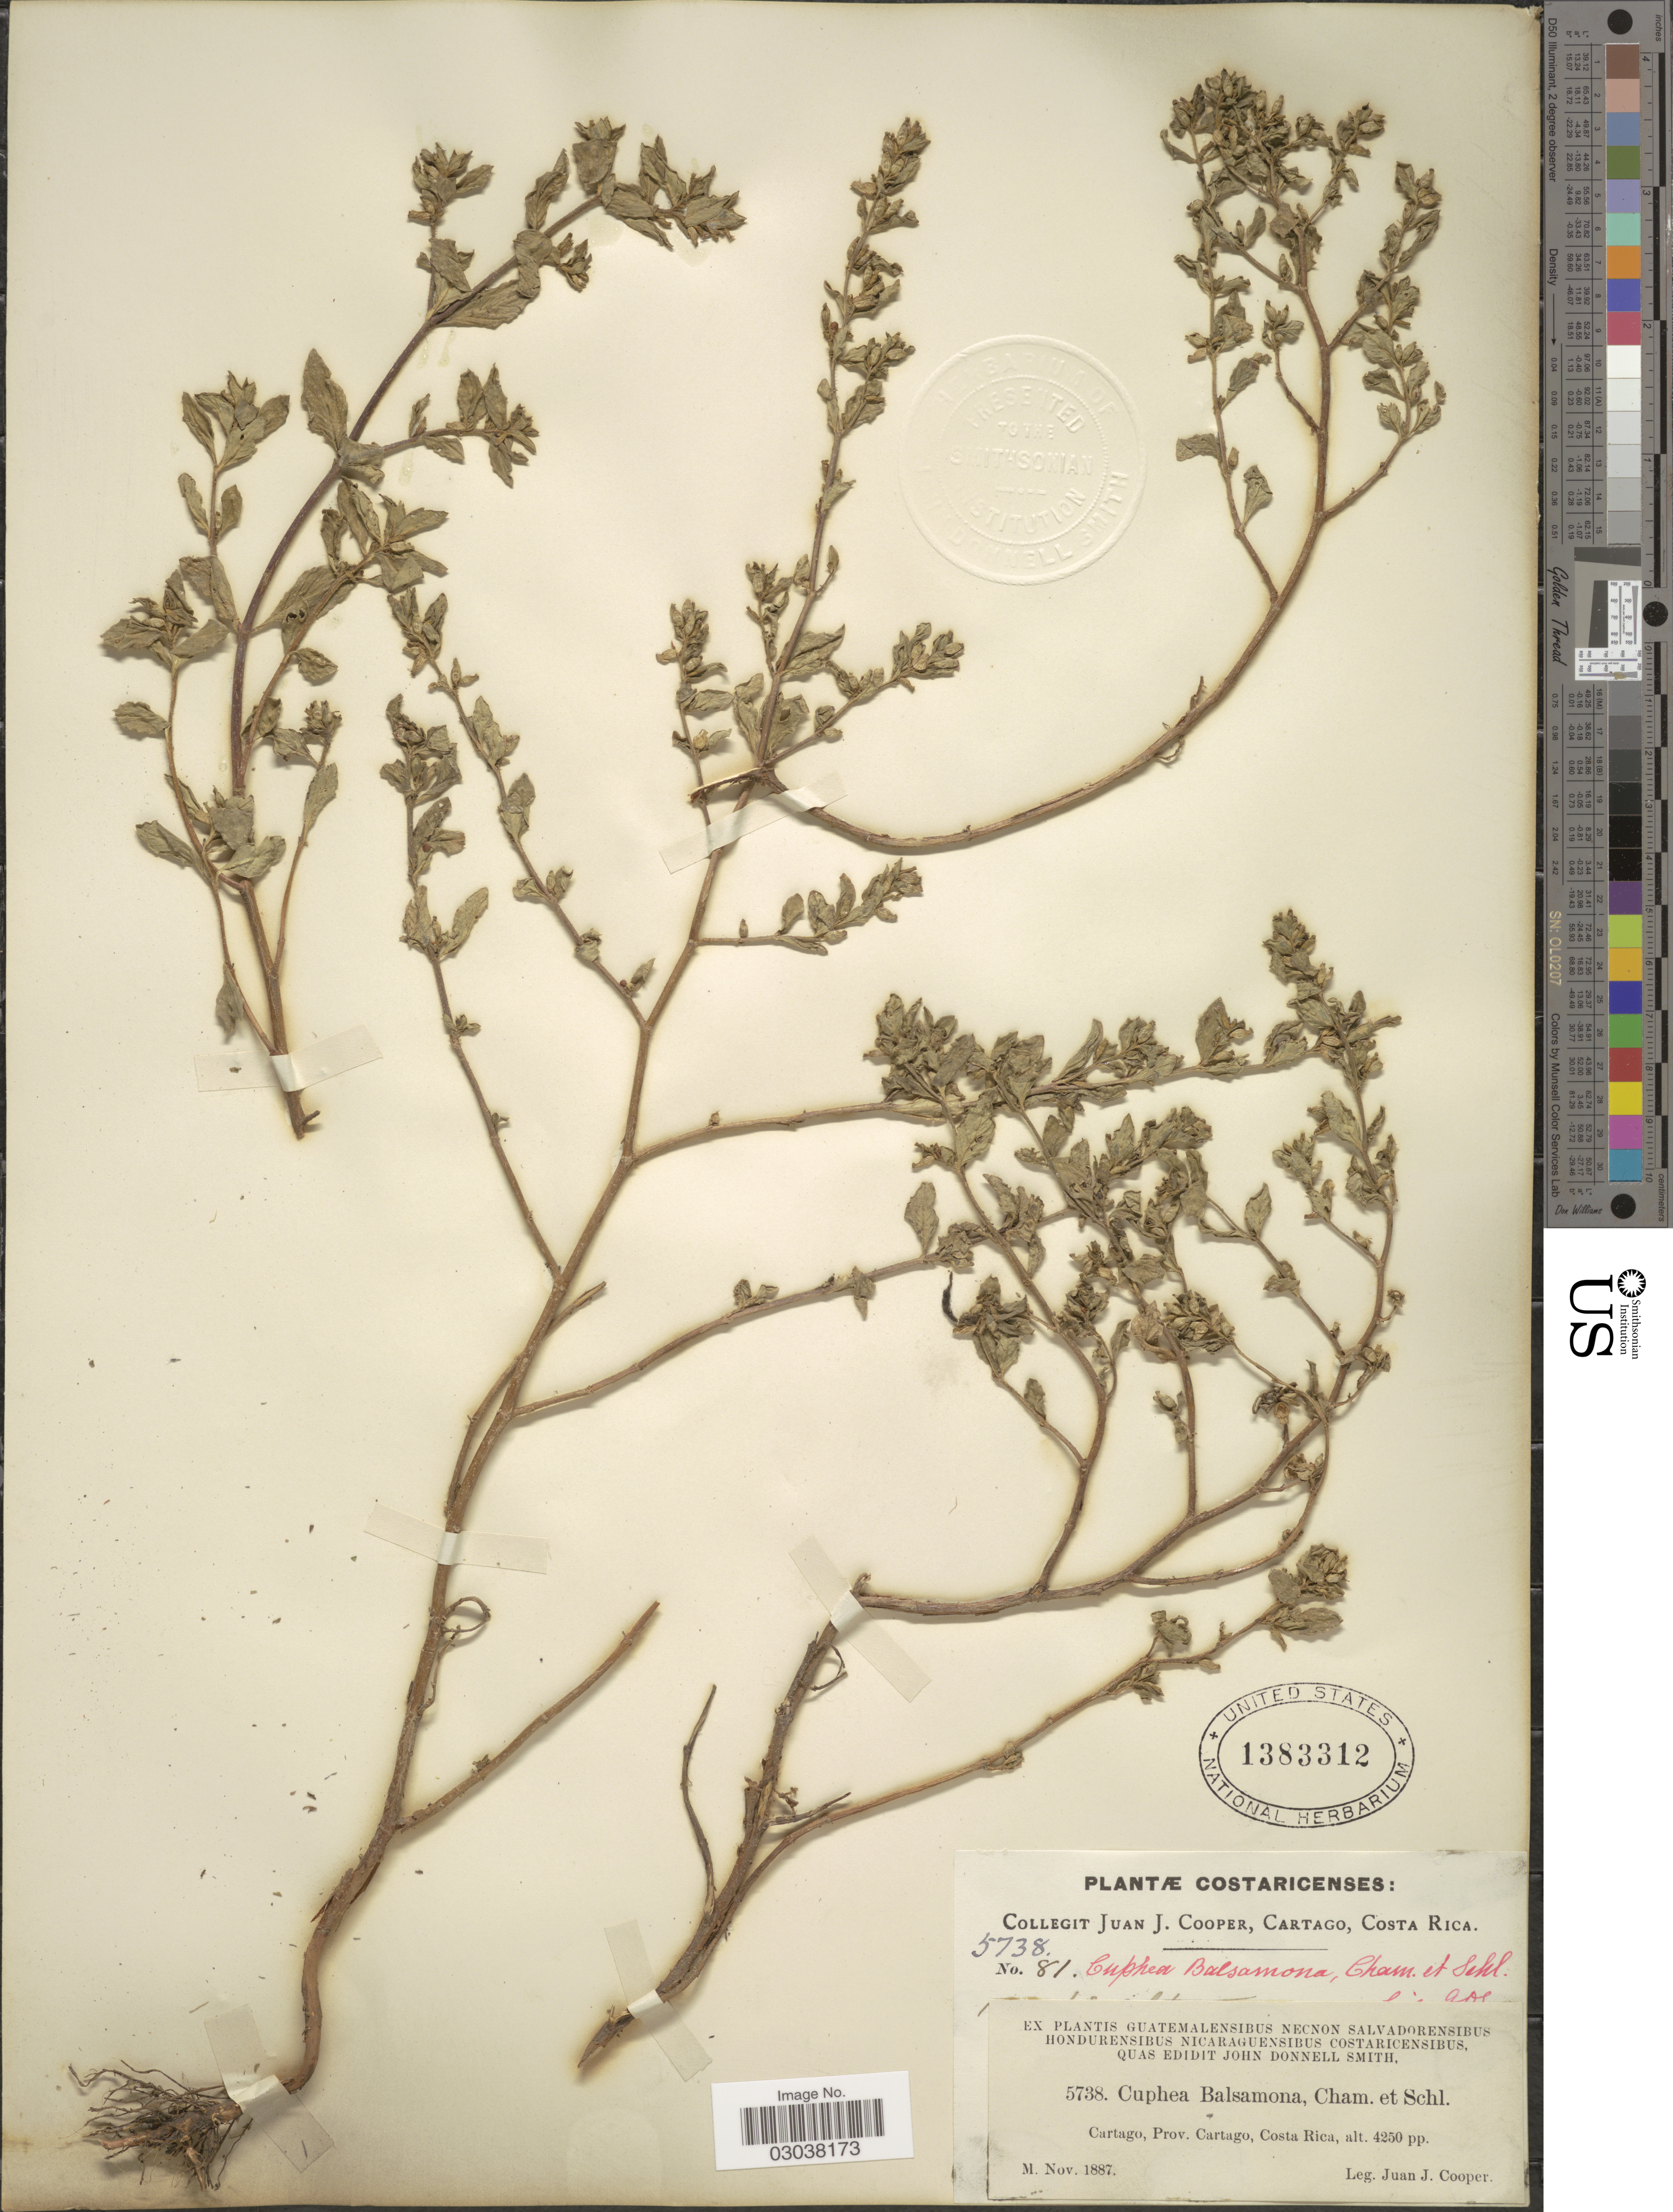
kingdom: Plantae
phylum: Tracheophyta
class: Magnoliopsida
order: Myrtales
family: Lythraceae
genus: Cuphea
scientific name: Cuphea carthagenensis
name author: (Jacq.) J.F. Macbr.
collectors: J. J. Cooper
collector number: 5738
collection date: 1887-11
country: Costa Rica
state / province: Cartago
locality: Cartago.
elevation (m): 1295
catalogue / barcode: US 1383312